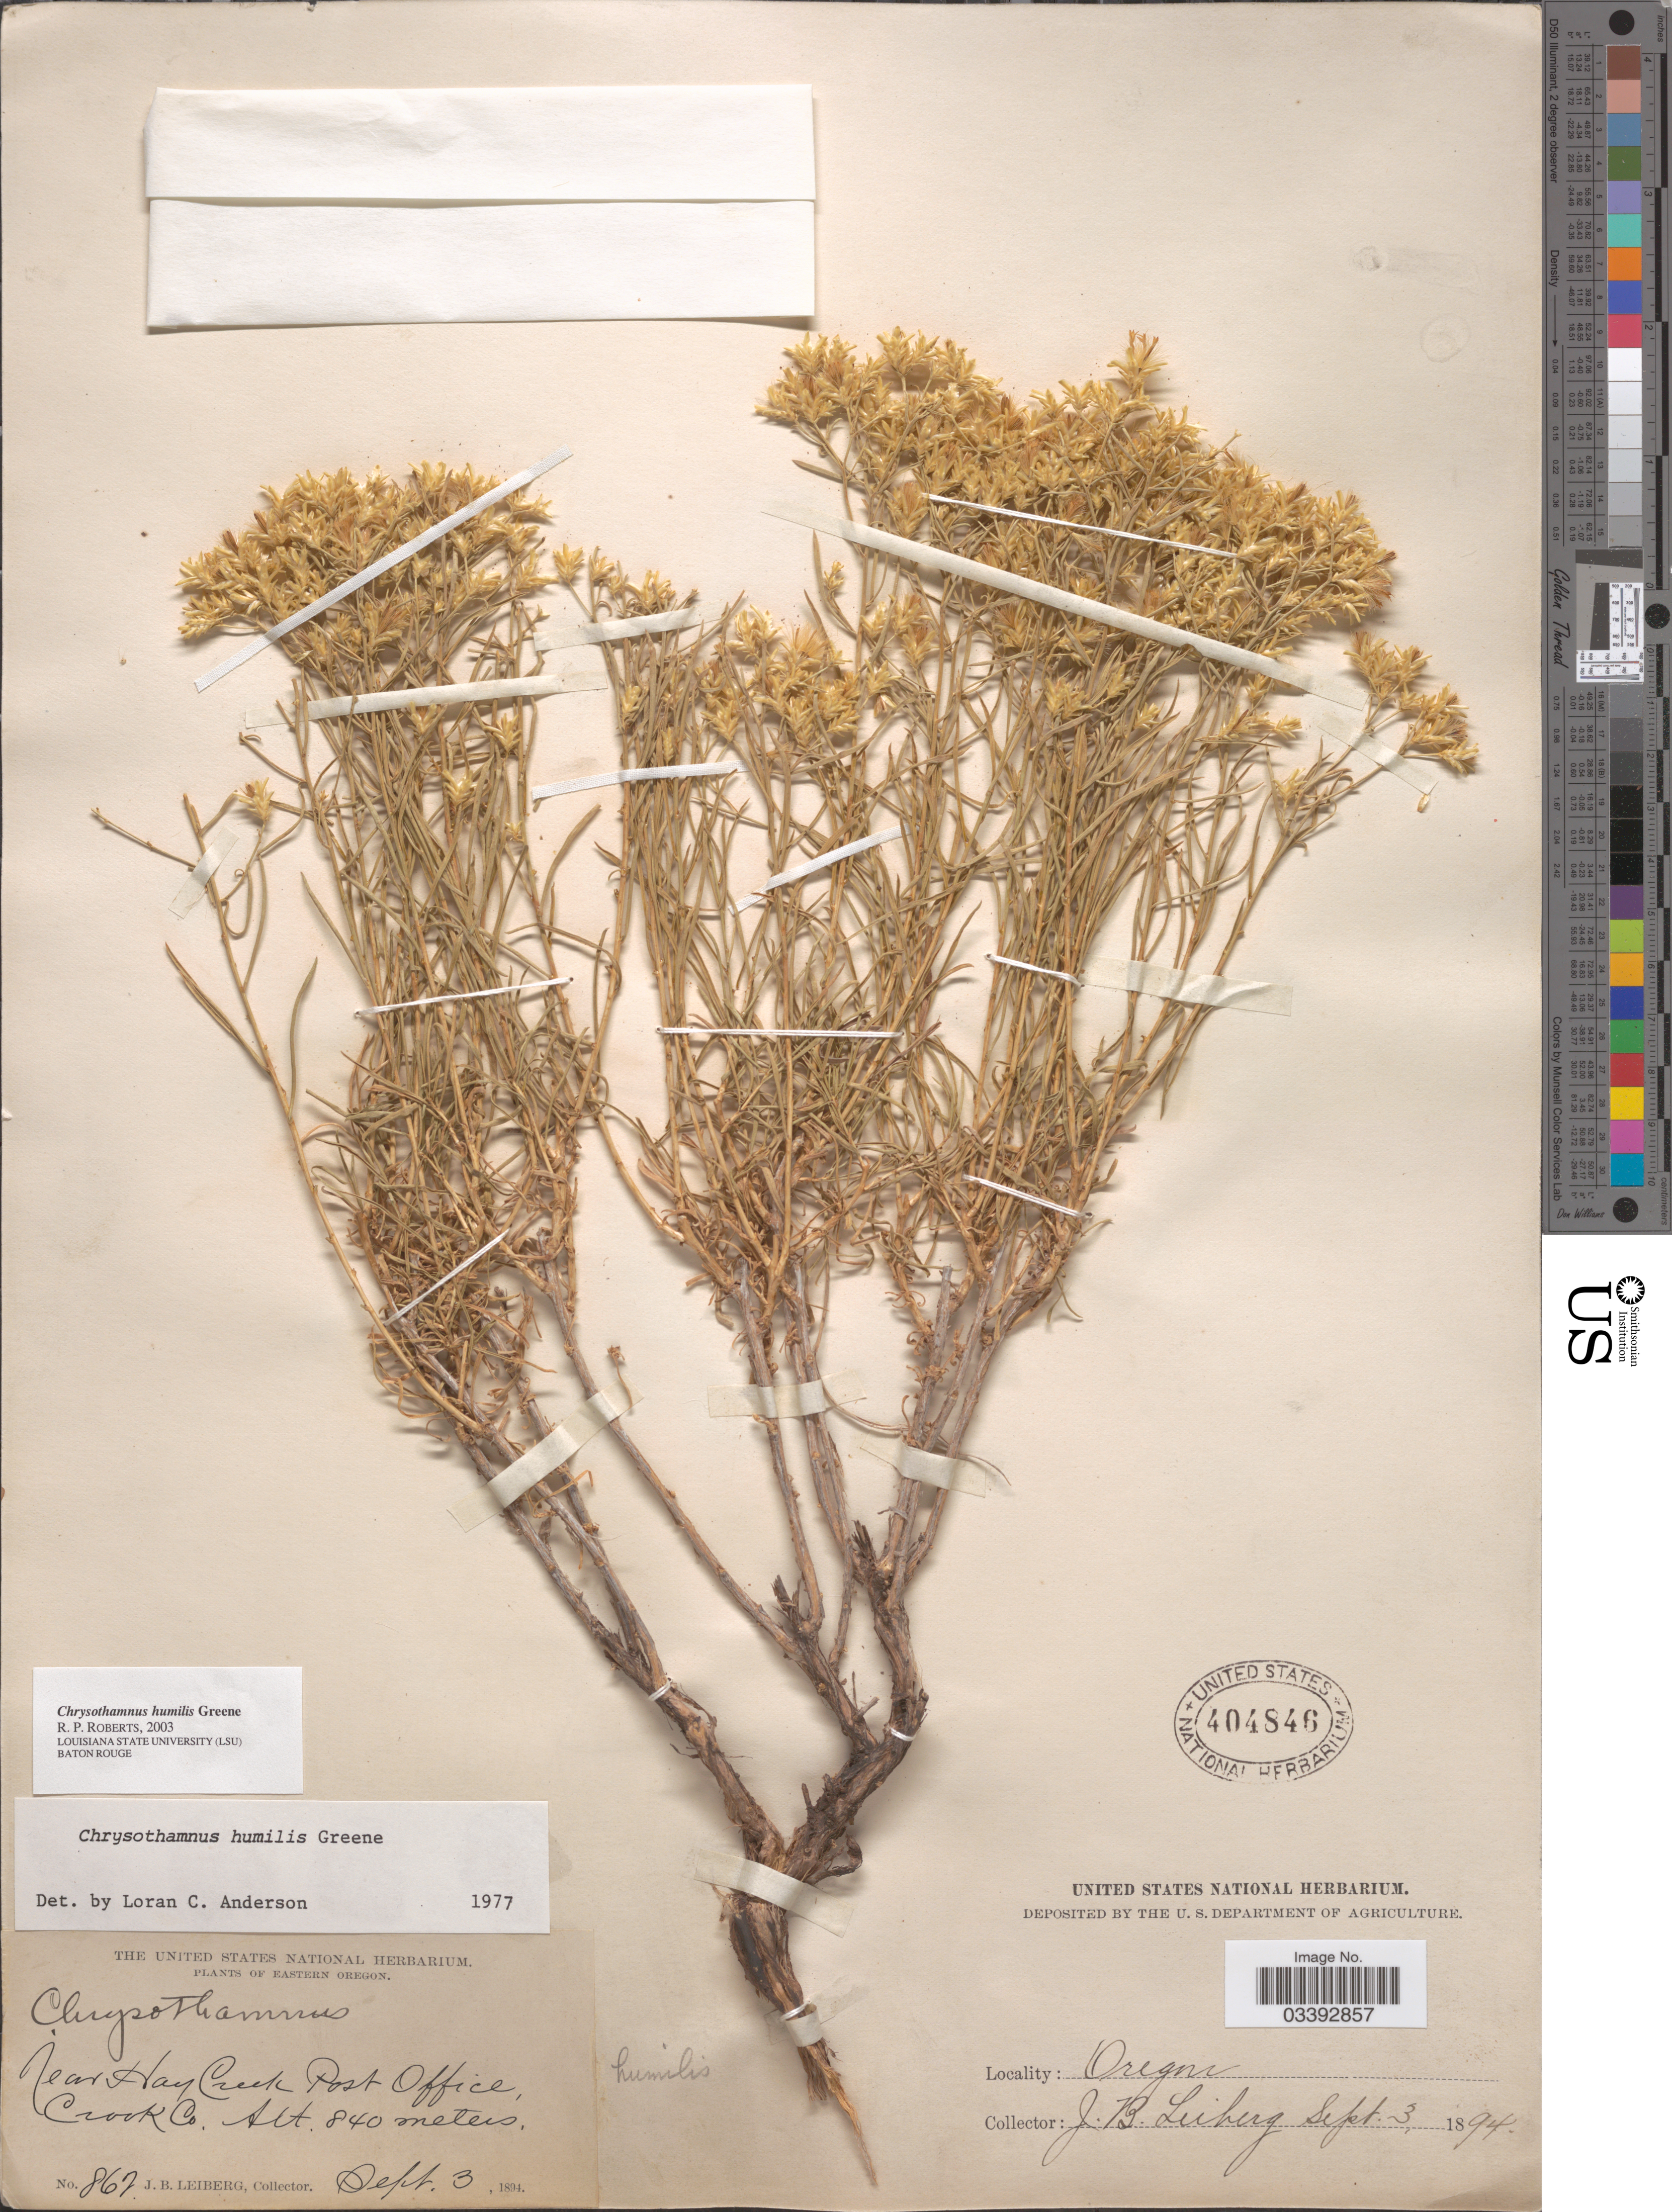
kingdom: Plantae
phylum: Tracheophyta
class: Magnoliopsida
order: Asterales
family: Asteraceae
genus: Chrysothamnus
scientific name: Chrysothamnus humilis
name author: Greene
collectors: J. B. Leiberg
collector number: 862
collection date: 1894-09-03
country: United States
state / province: Oregon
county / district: Crook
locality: Eastern Oregon. Near Hay Creek Post Office, Crook Co.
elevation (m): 840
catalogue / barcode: US 404846